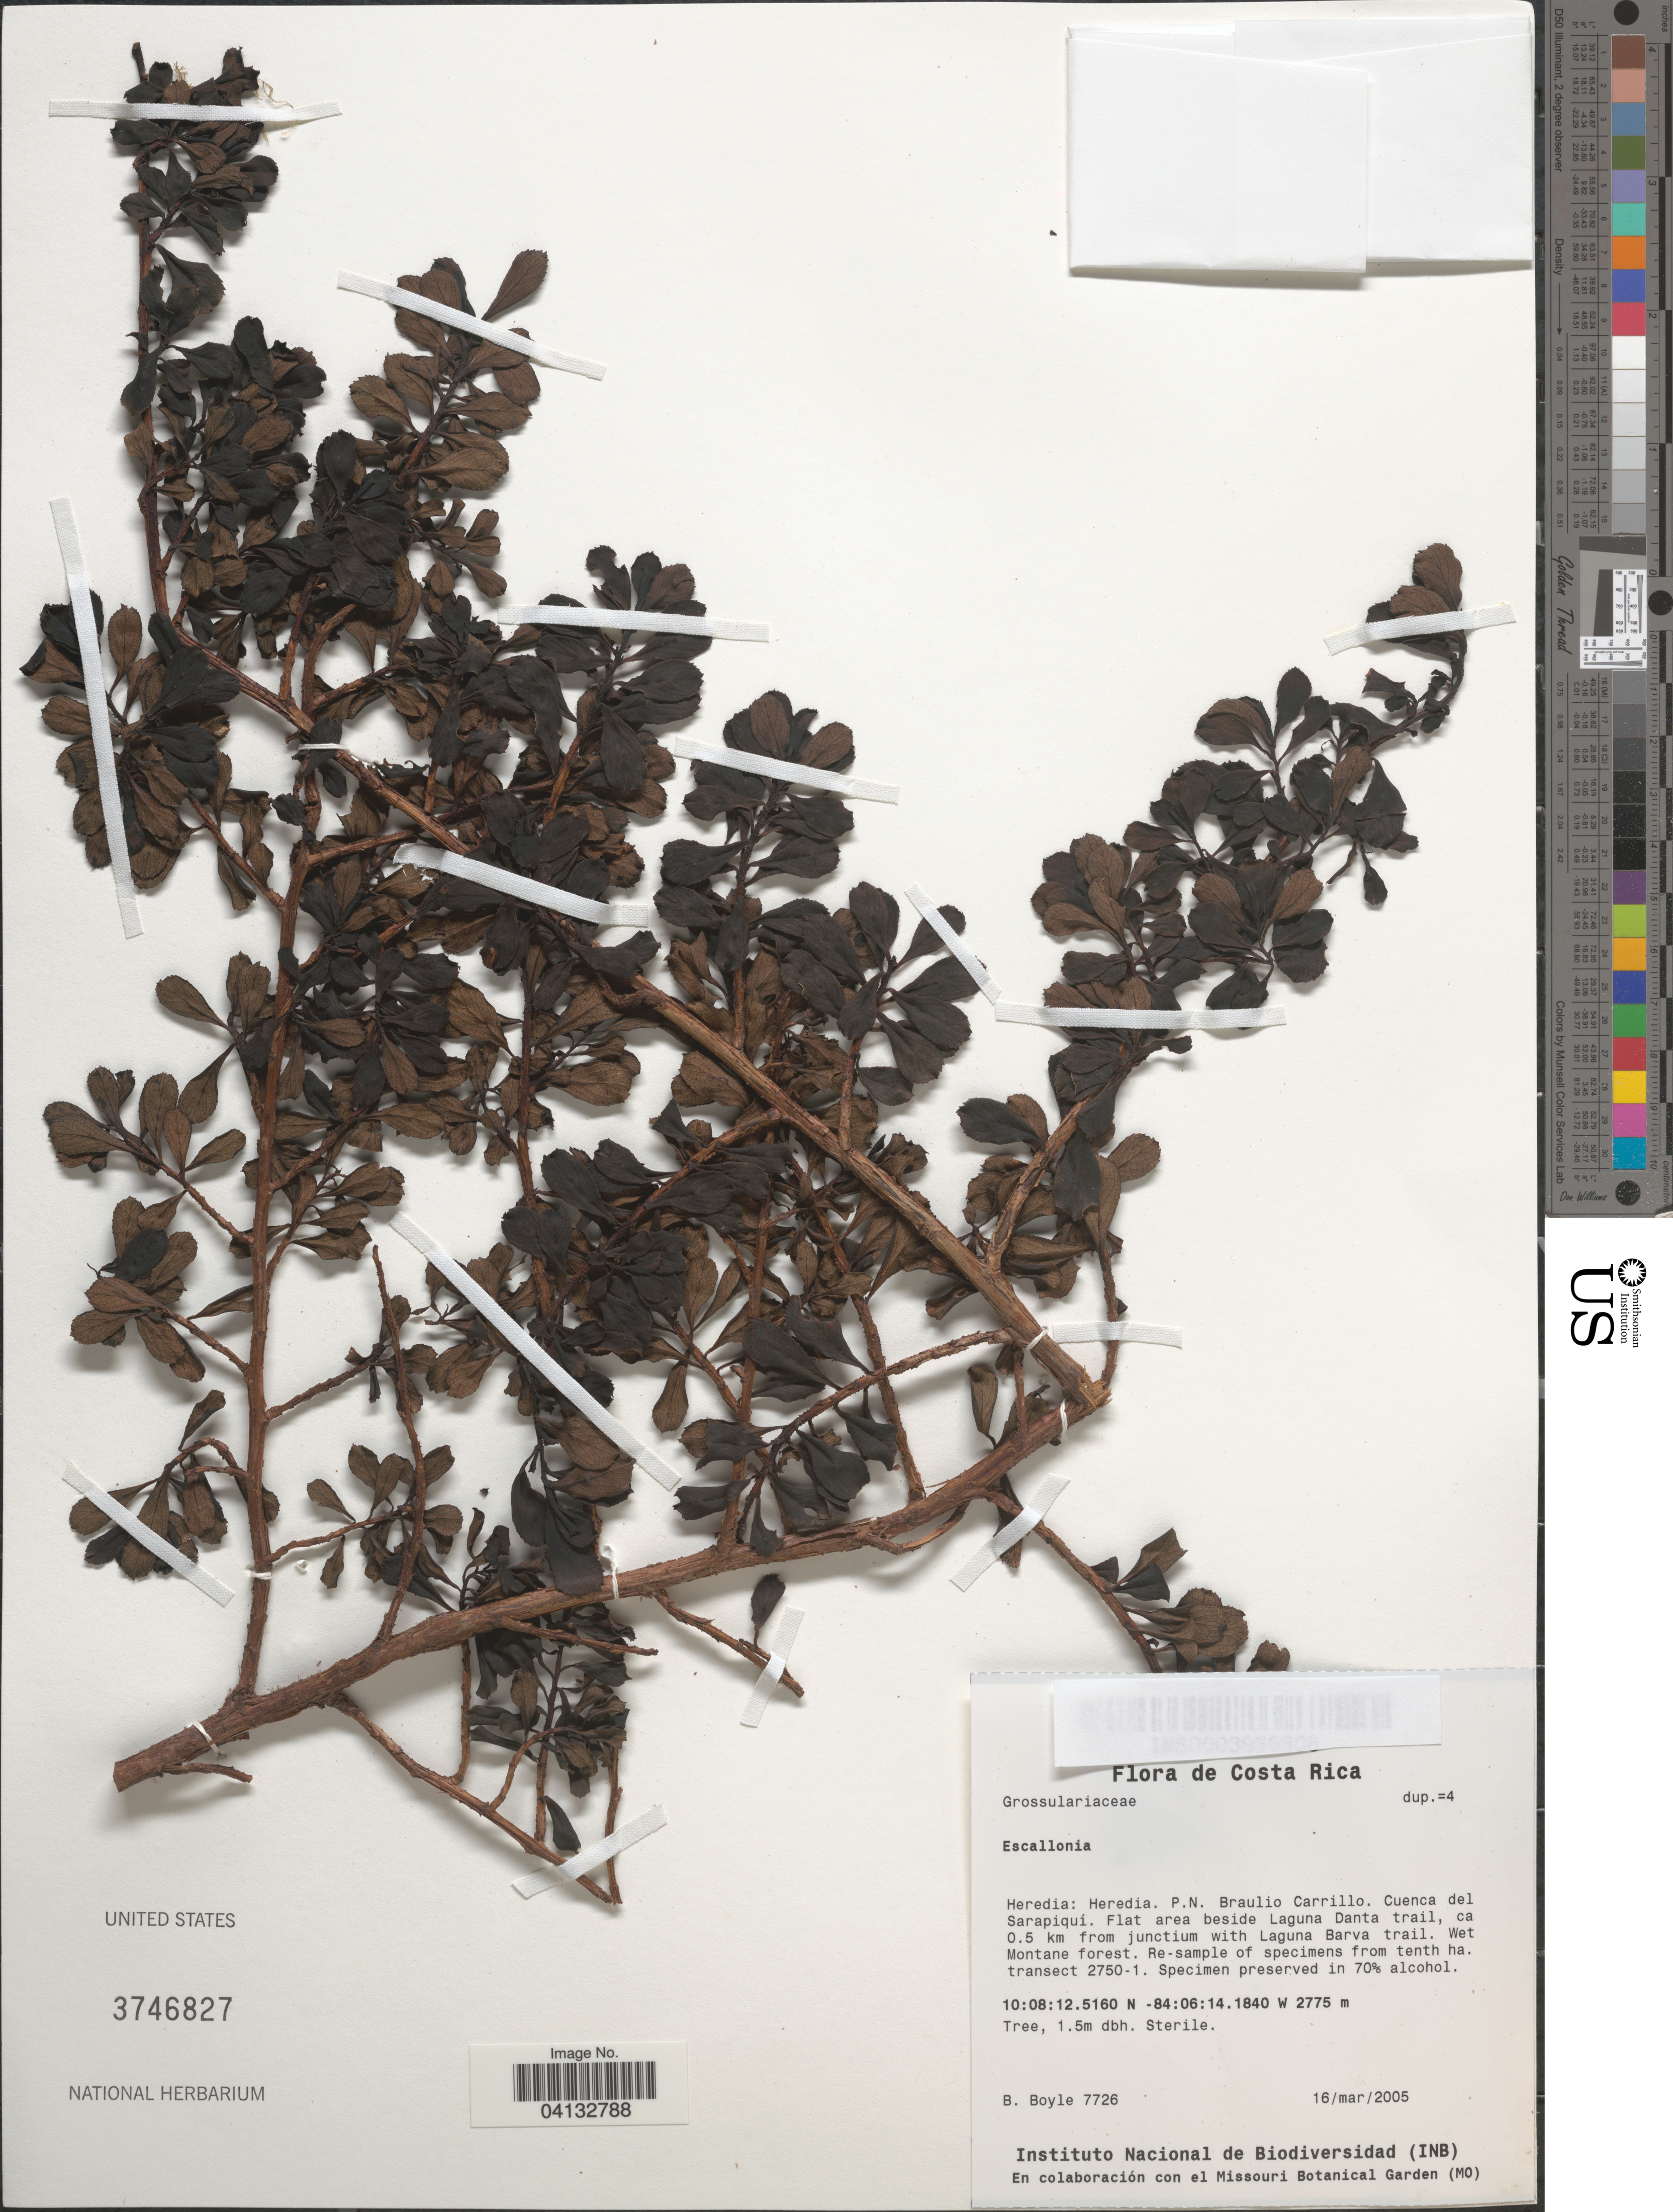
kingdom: Plantae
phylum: Tracheophyta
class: Magnoliopsida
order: Escalloniales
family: Escalloniaceae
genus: Escallonia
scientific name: Escallonia sp.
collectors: B. Boyle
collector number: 7726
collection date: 2005-03-16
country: Costa Rica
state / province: Heredia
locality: Heredia. P.N. Braulio Carrillo. Cuenca del Sarapiquí. Flat area beside Laguna Danta trail, ca 0.5 km from junctium with Laguna Barva trail.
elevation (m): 2775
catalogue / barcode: US 3746827